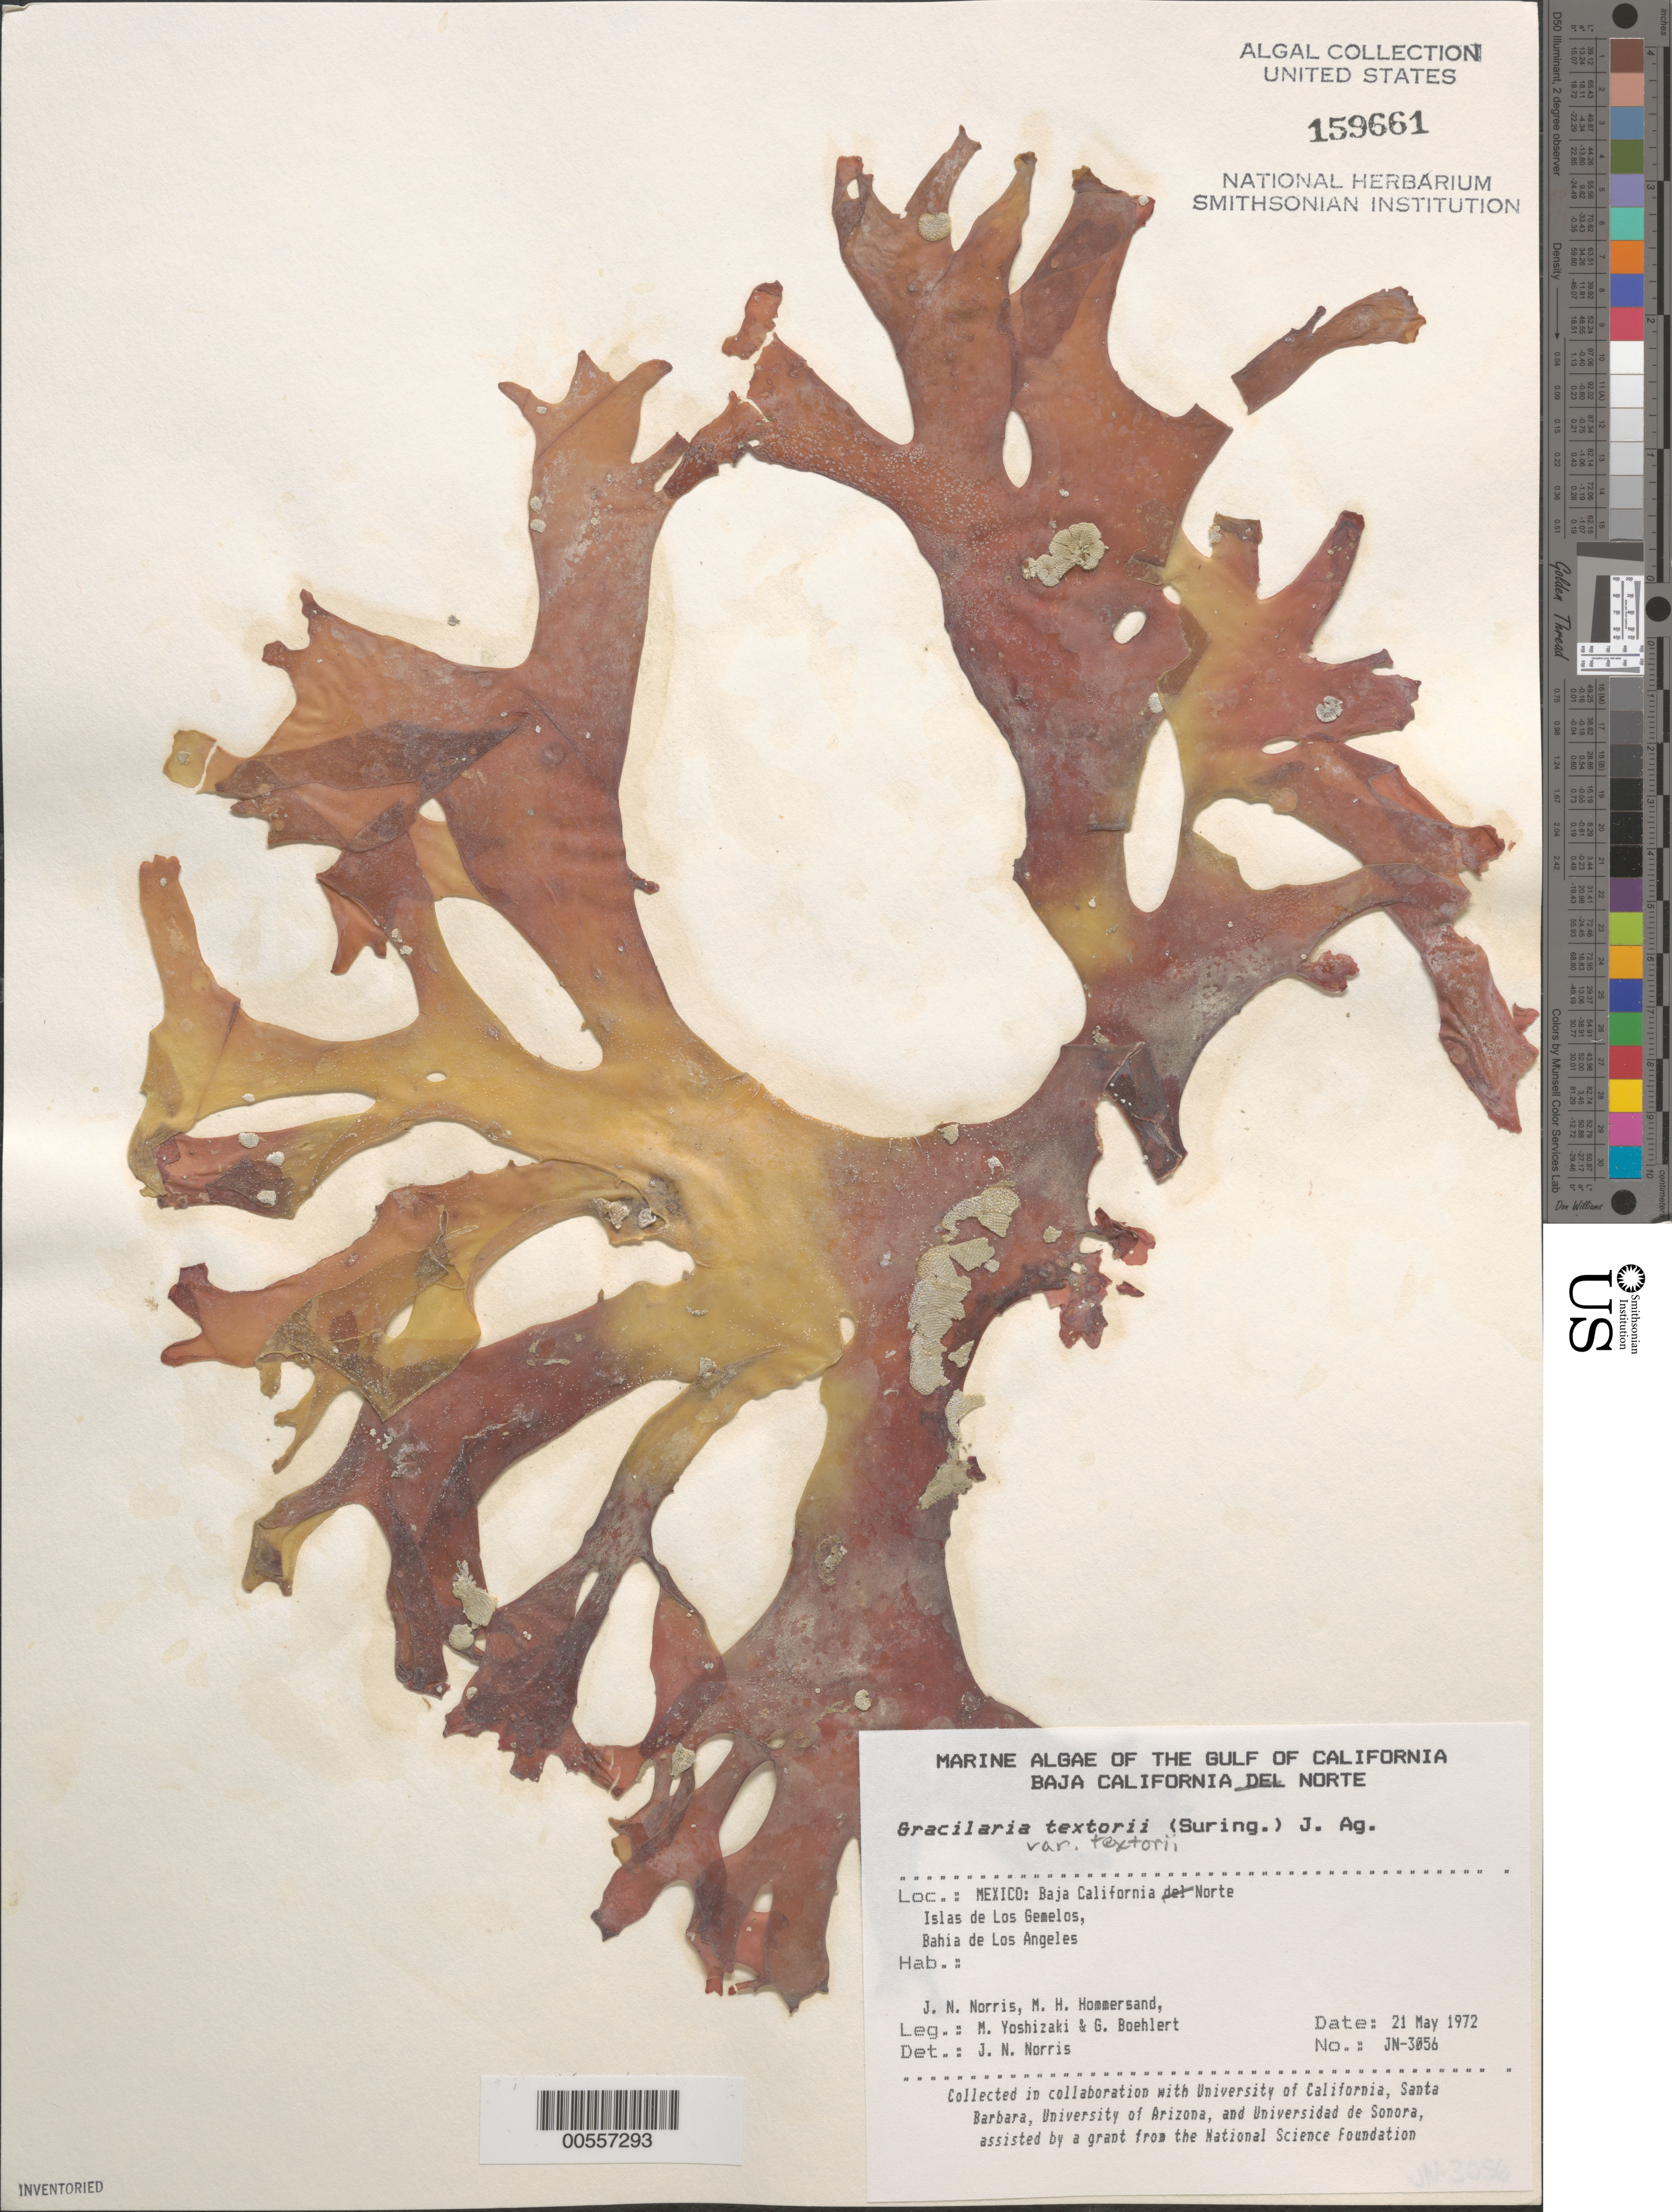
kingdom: Plantae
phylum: Rhodophyta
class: Florideophyceae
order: Gracilariales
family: Gracilariaceae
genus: Gracilaria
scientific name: Gracilaria textorii var. textorii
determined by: Norris, James N.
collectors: J. N. Norris, M. H. Hommersand, M. Yoshizaki & G. Boehlert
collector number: JN-3056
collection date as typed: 21 May 1972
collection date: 1972-05-21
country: Mexico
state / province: Baja California Norte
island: Isla de Los Gemelitos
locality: Bahia de Los Angeles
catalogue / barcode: US 159661